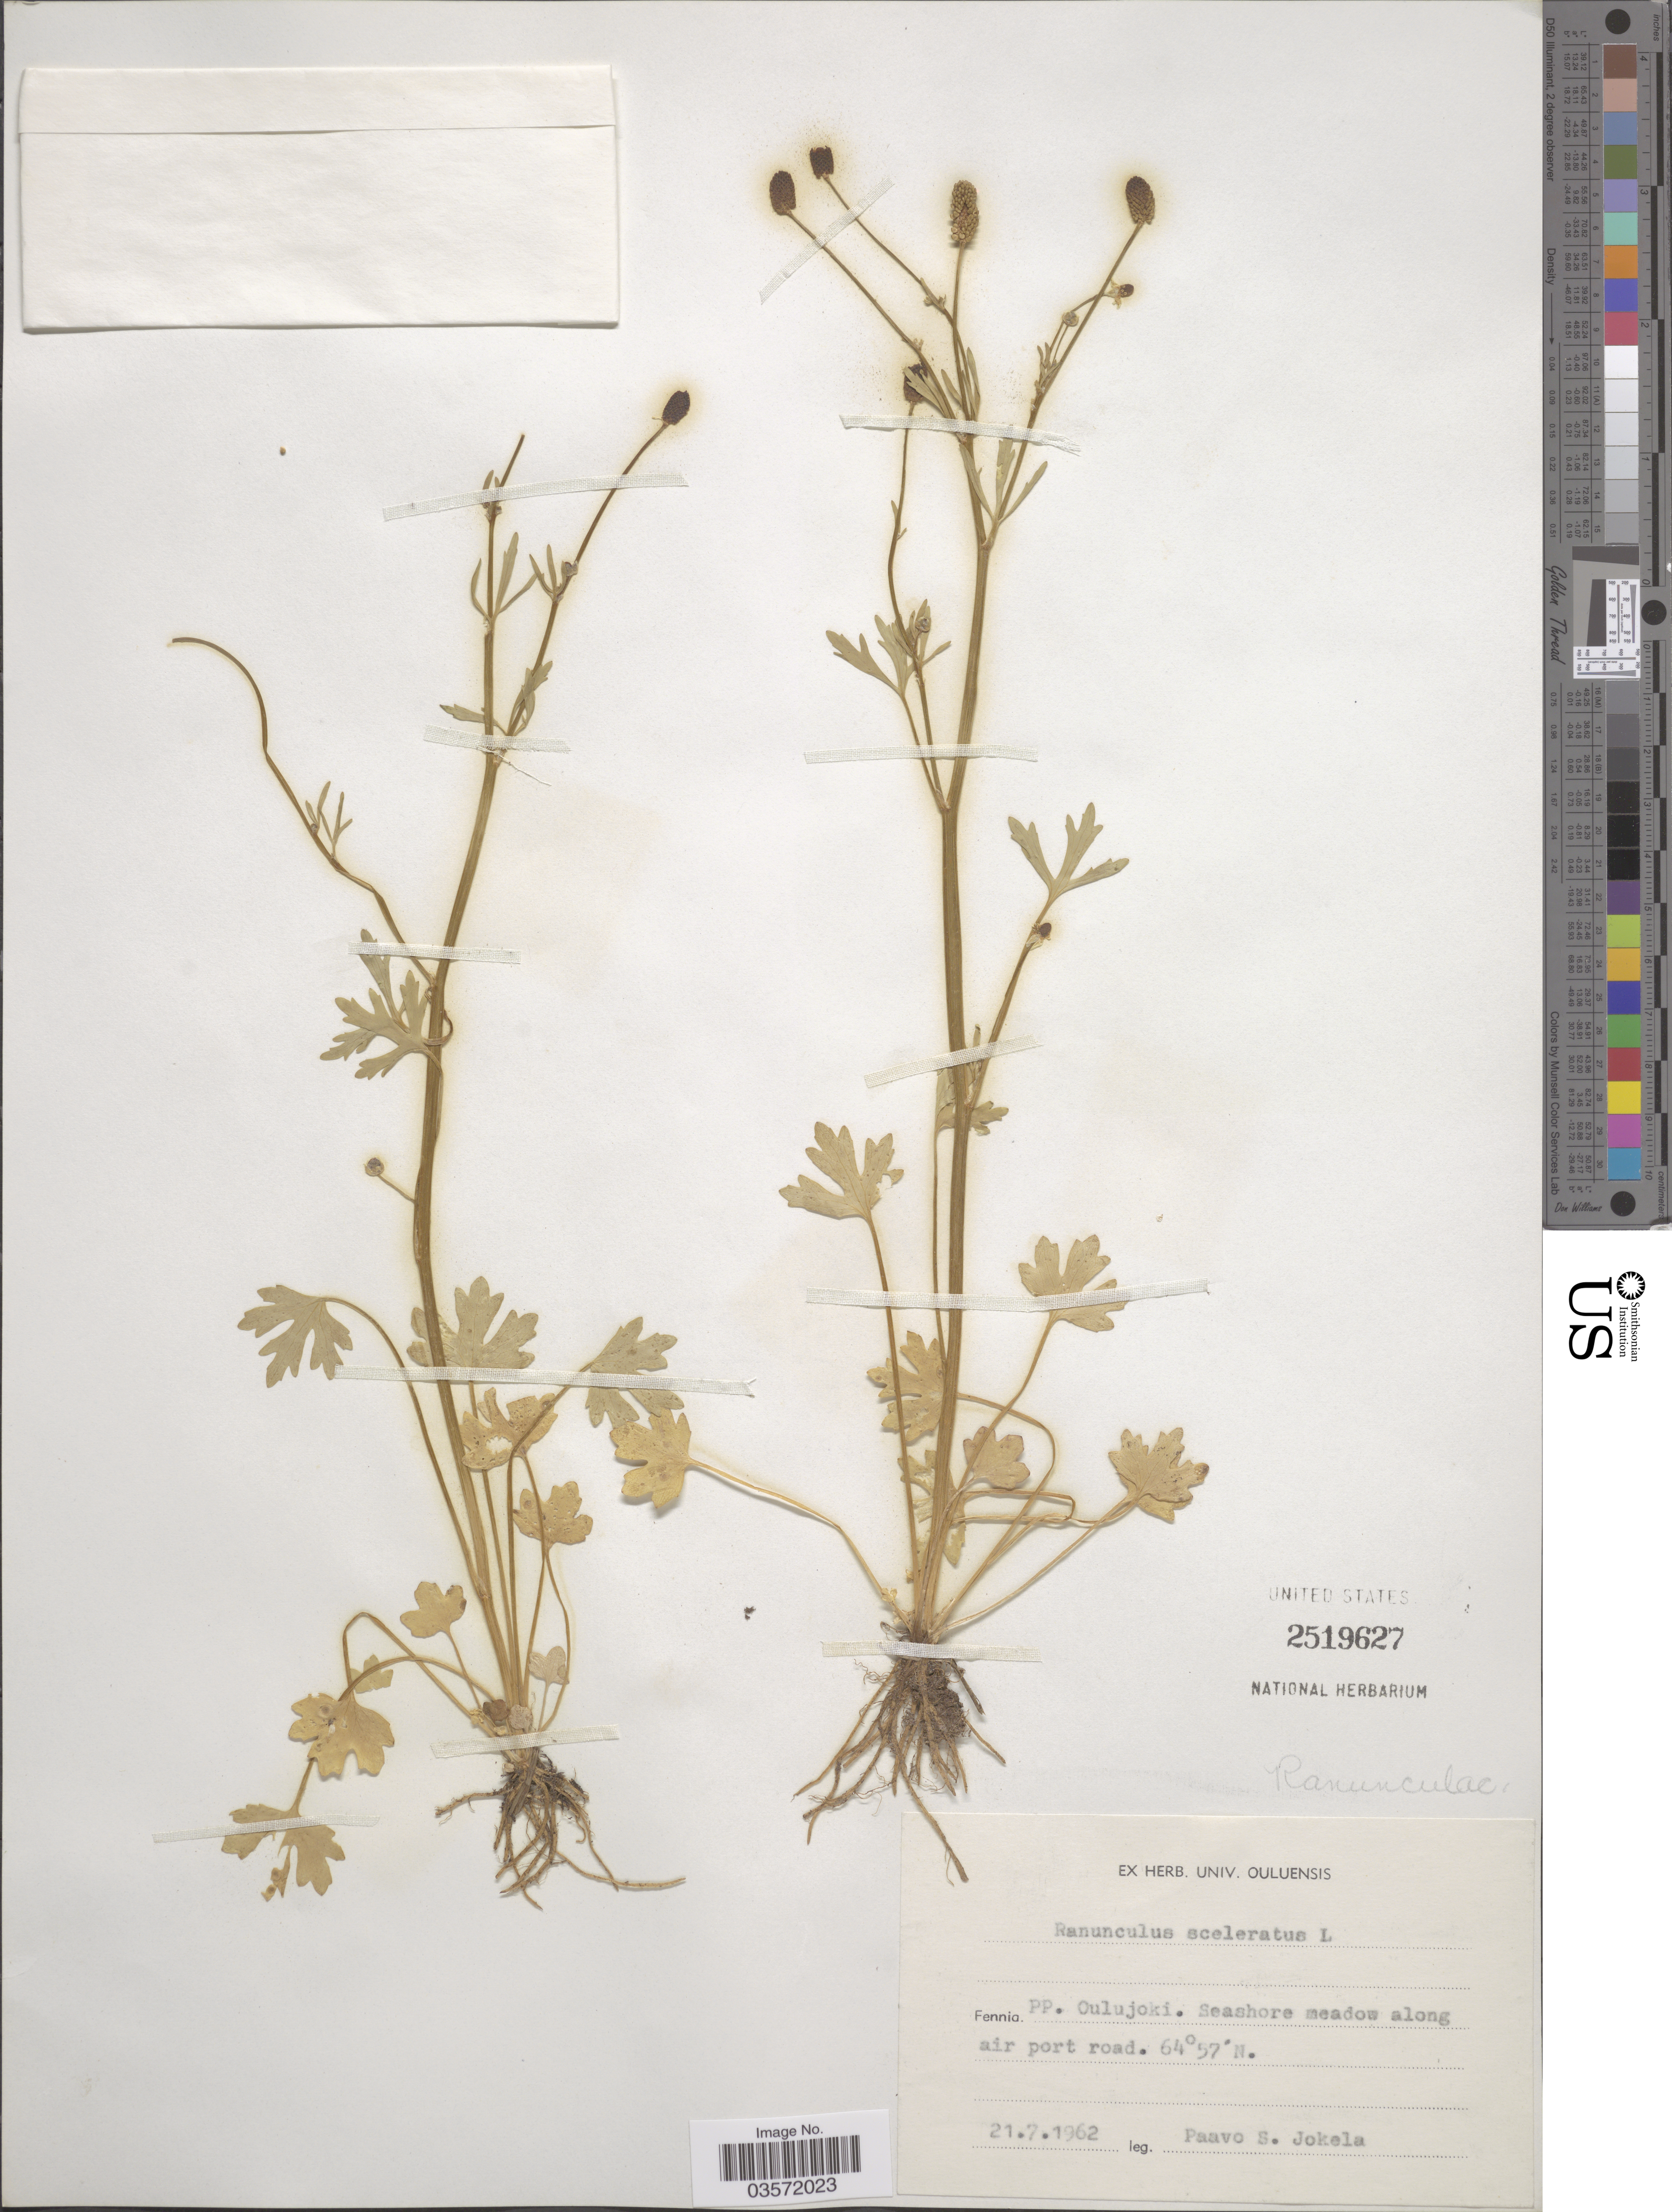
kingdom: Plantae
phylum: Tracheophyta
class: Magnoliopsida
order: Ranunculales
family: Ranunculaceae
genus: Ranunculus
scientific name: Ranunculus sceleratus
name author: L.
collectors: P. Jokela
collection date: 1962-07-21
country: Finland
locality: Fennia. PP. Oulujoki. Seashore meadow along air port road.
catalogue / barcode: US 2519627